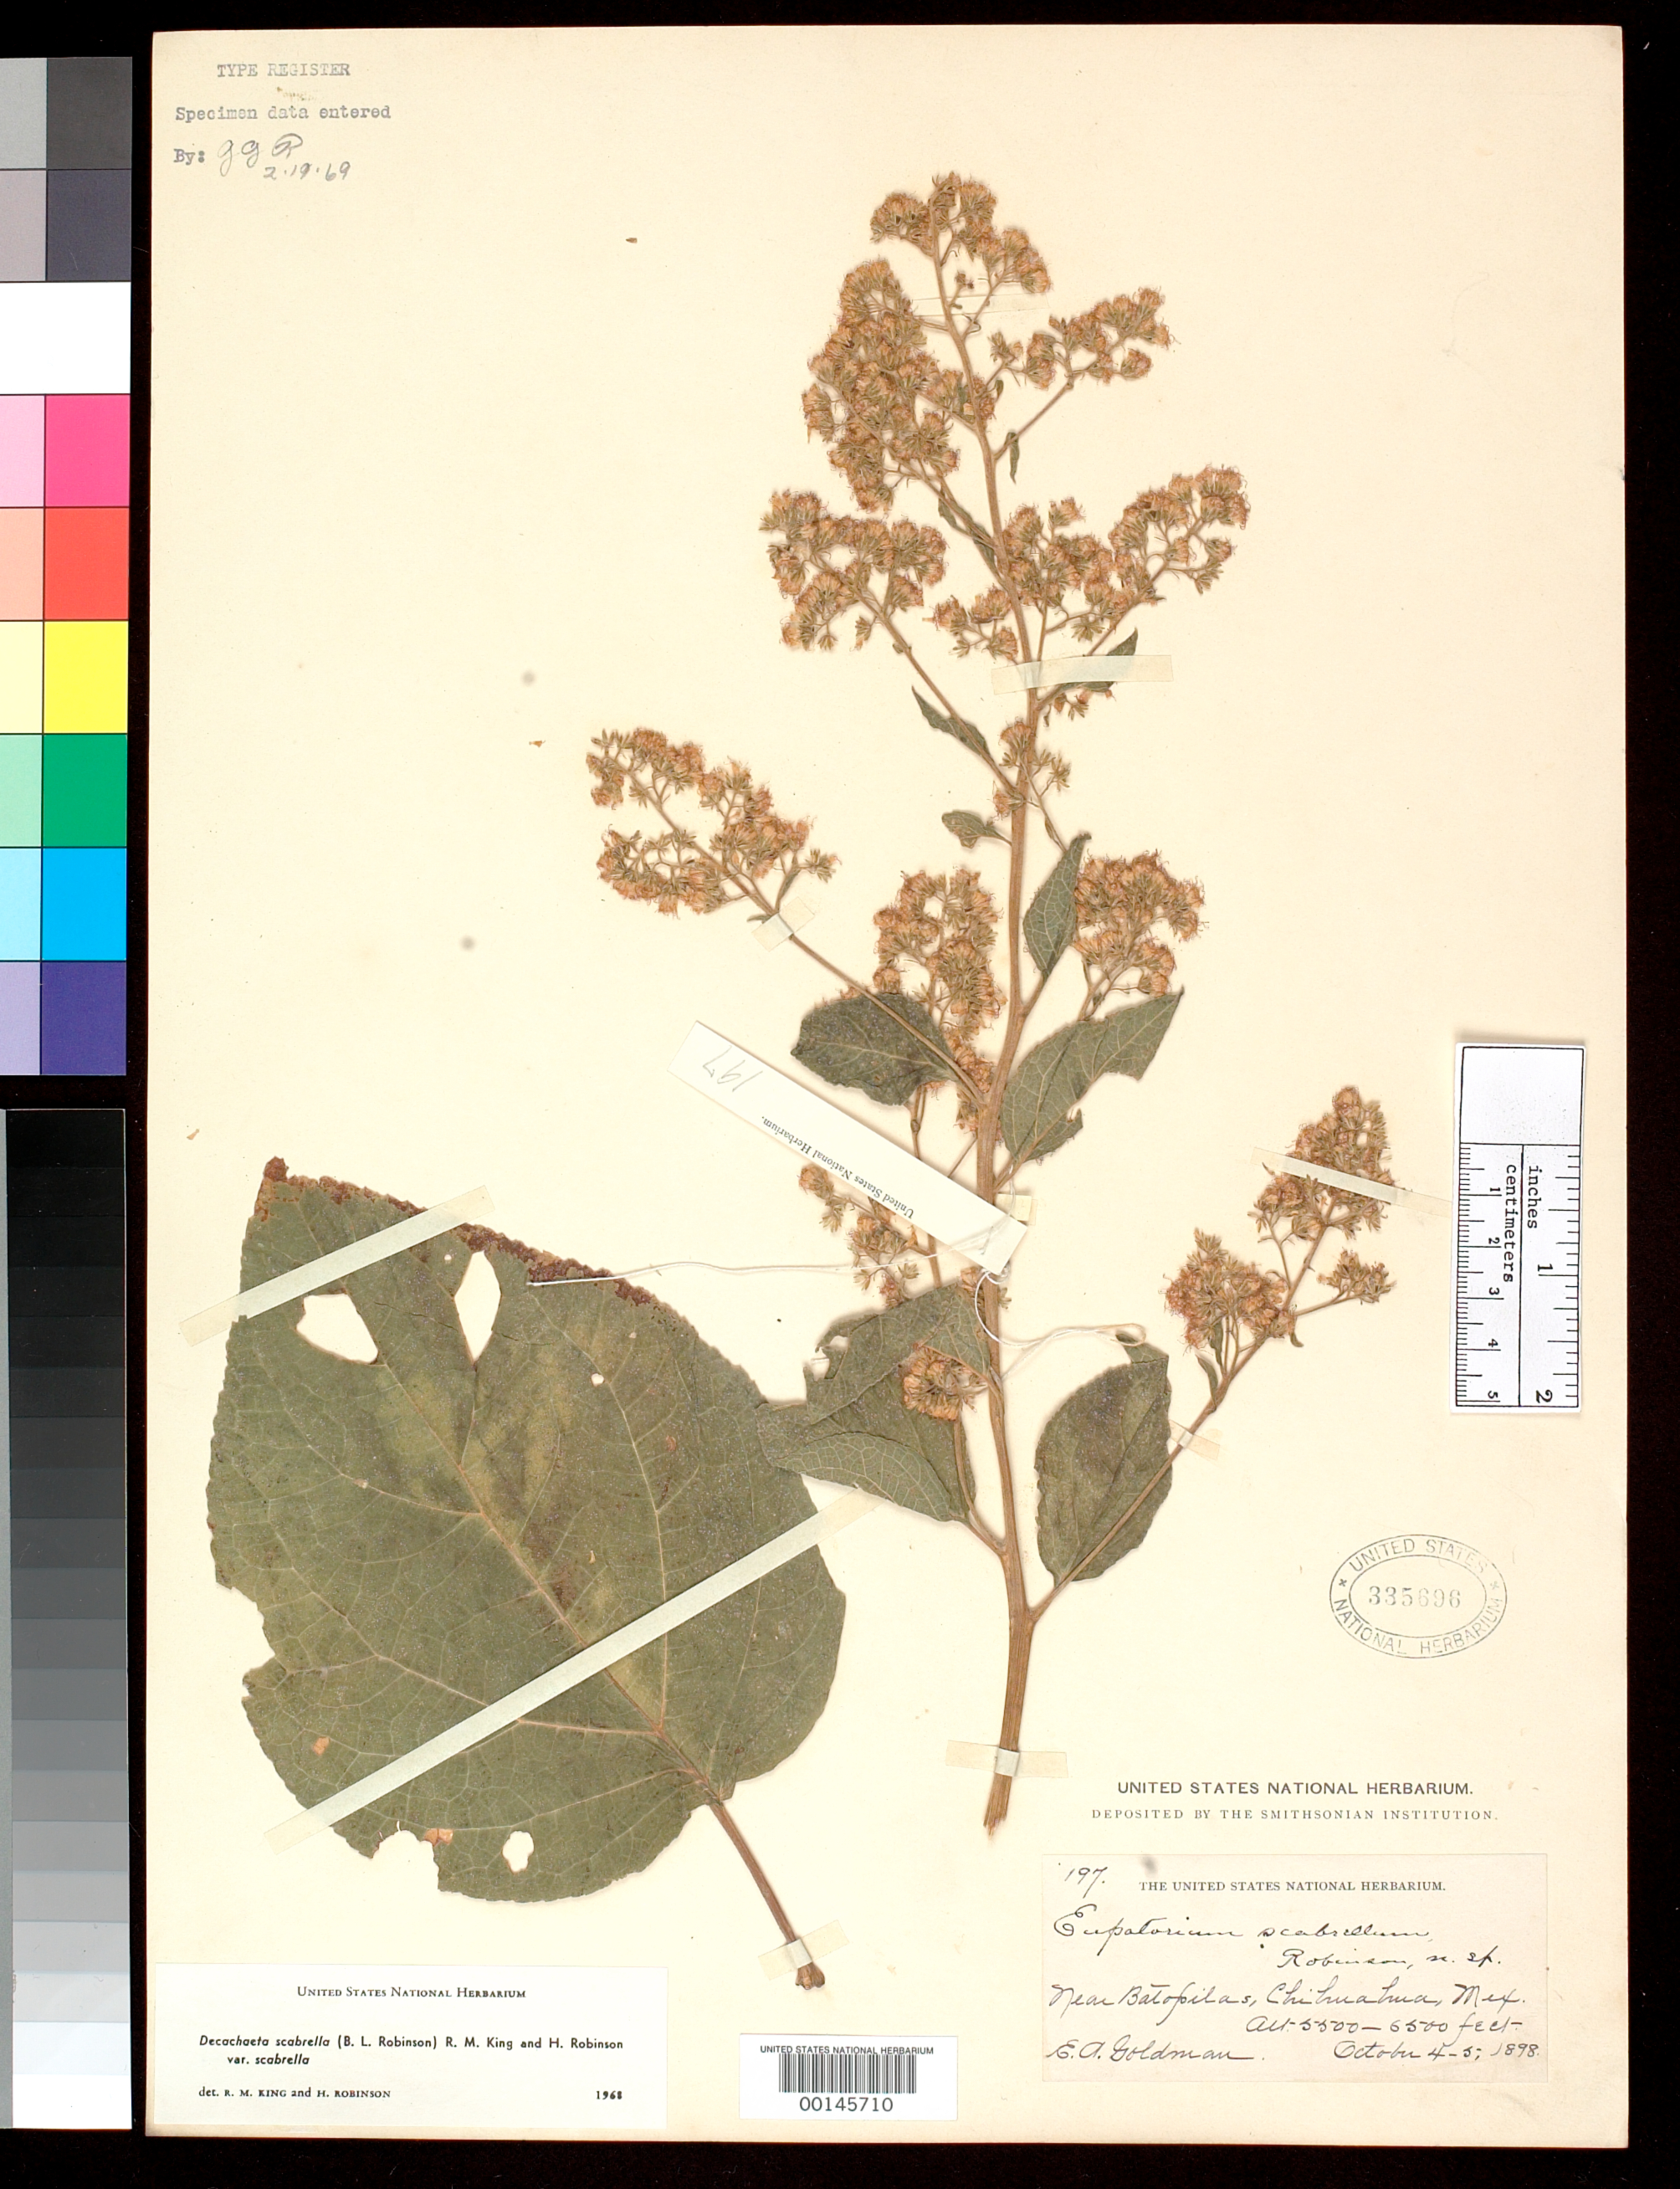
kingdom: Plantae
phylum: Tracheophyta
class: Magnoliopsida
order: Asterales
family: Asteraceae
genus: Eupatorium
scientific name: Eupatorium scabrellum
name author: B.L. Rob.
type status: Type Collection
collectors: E. A. Goldman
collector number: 197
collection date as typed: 04 Oct 1898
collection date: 1898-10-04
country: Mexico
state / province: Chihuahua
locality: Batopilas.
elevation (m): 1700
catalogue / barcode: US 335696